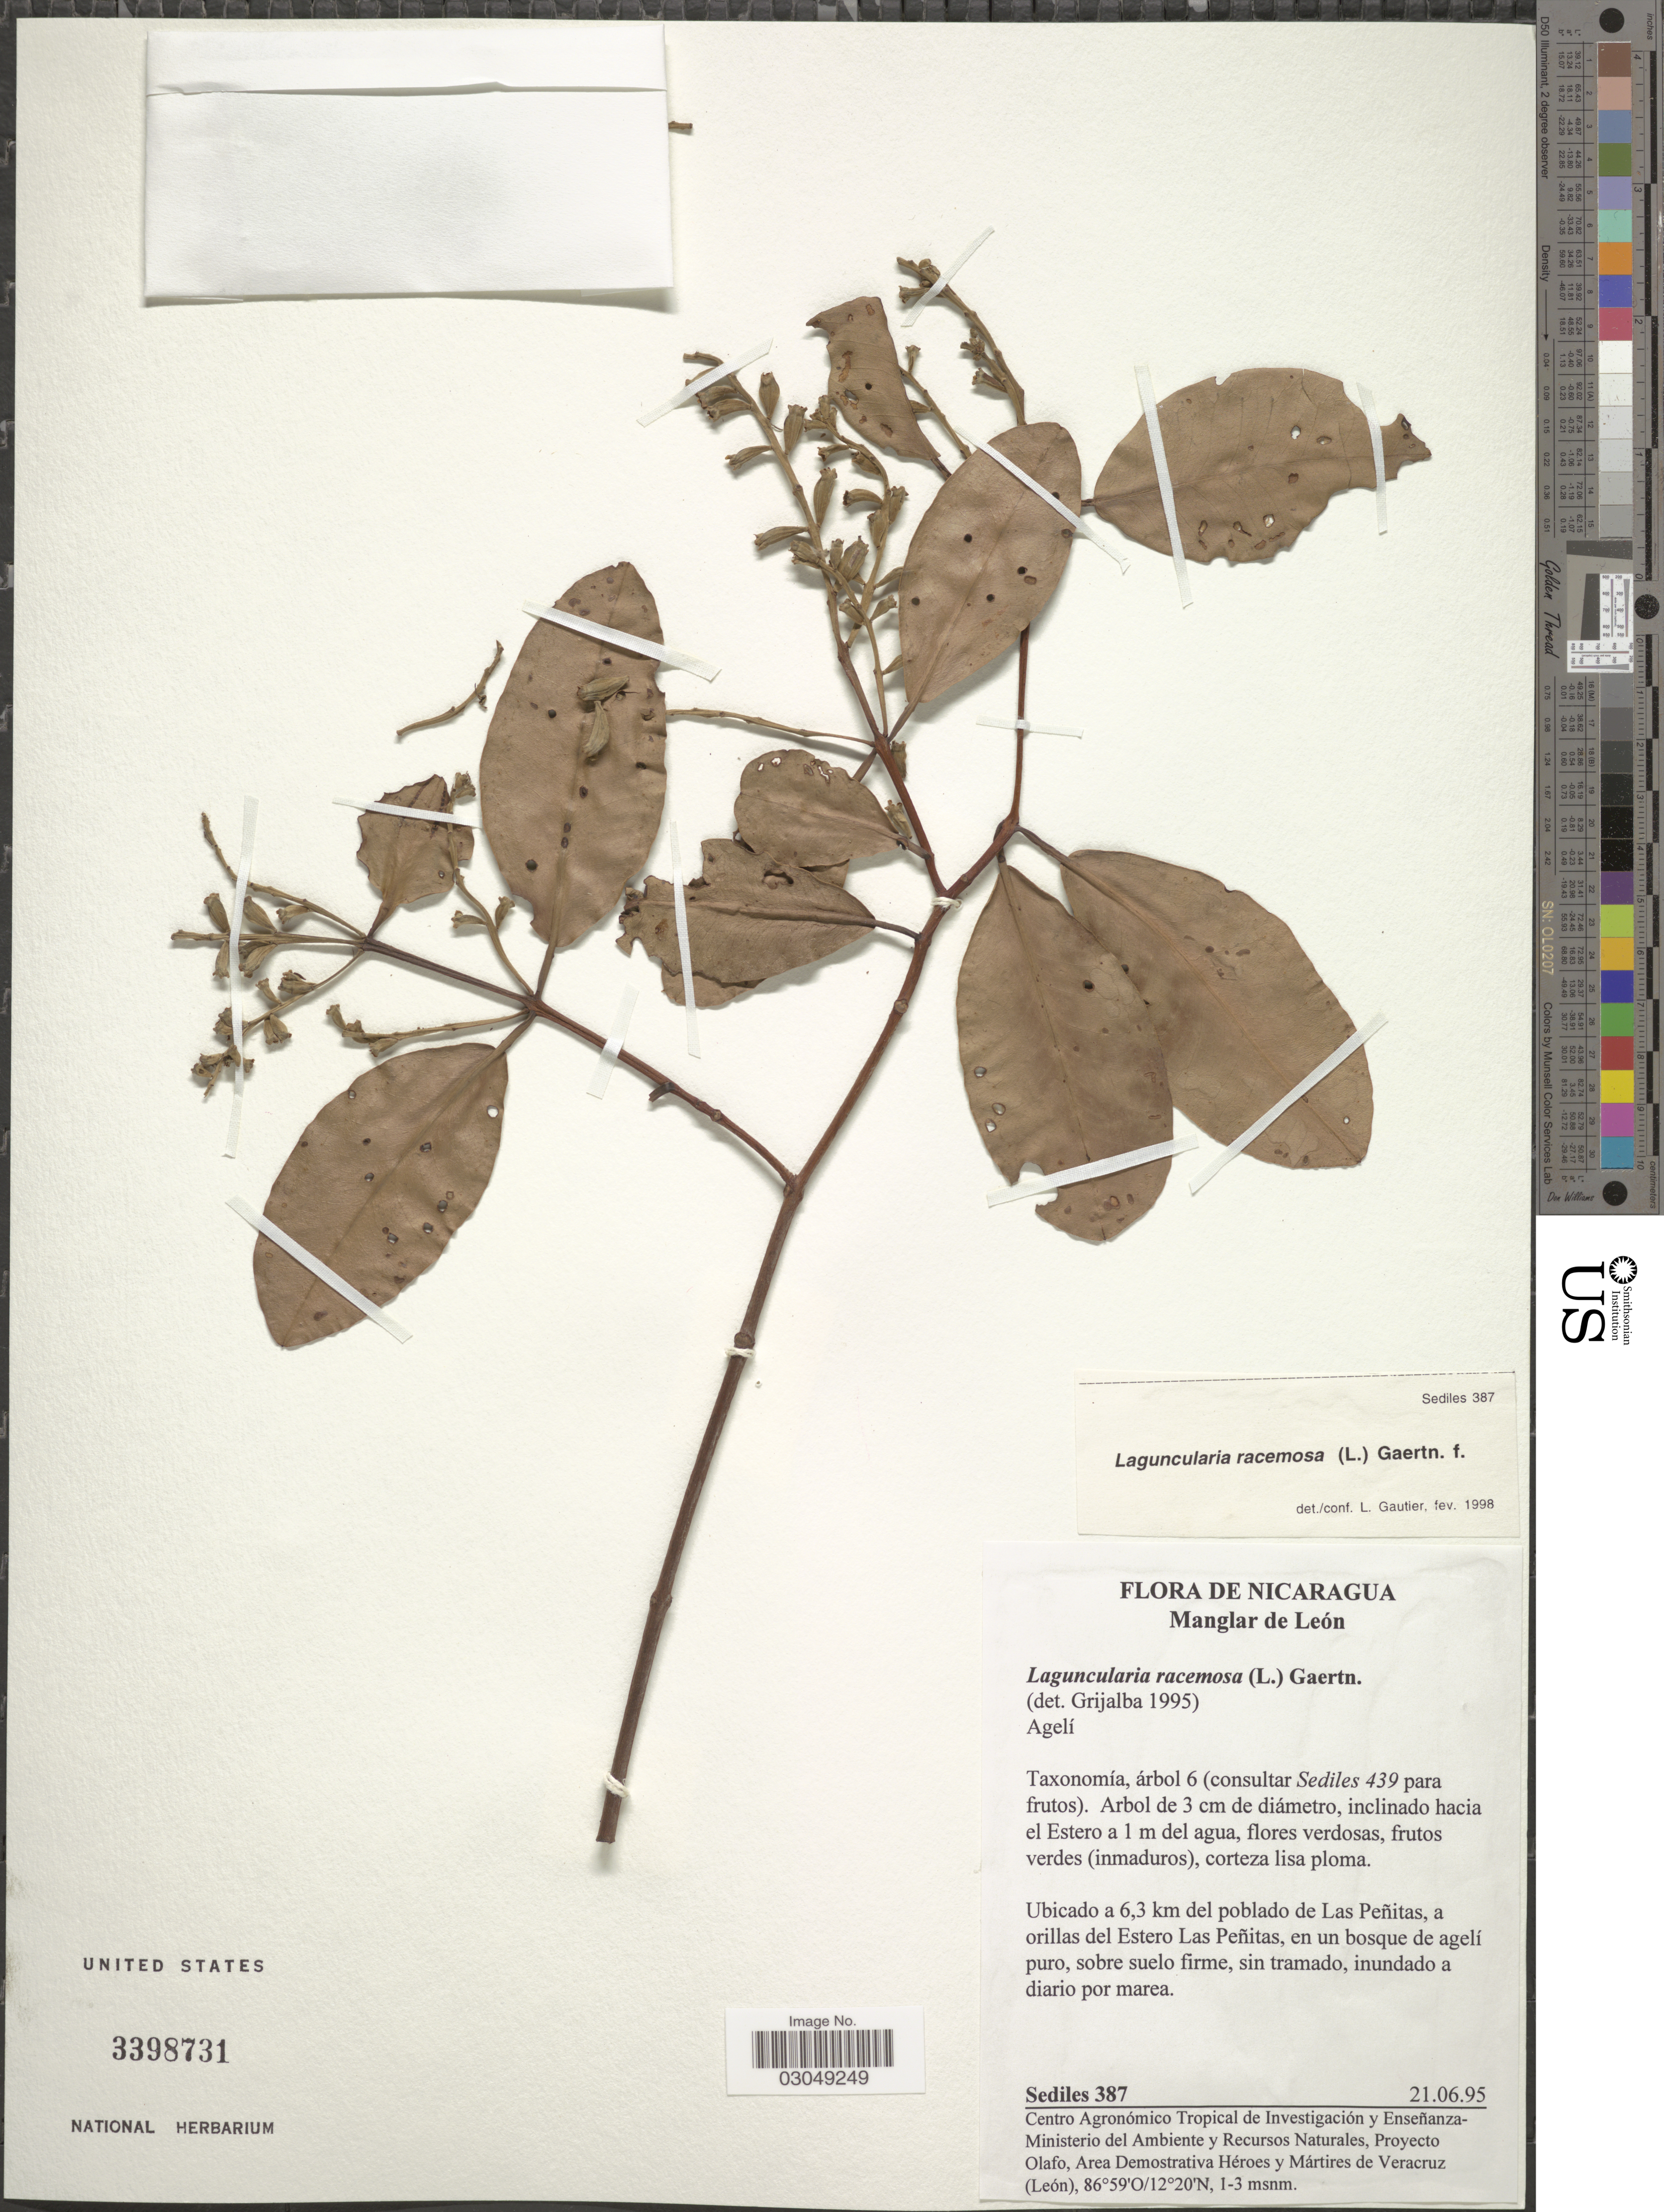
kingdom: Plantae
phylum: Tracheophyta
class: Magnoliopsida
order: Myrtales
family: Combretaceae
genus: Laguncularia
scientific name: Laguncularia racemosa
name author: (L.) C.F. Gaertn.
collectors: Sediles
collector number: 387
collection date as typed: Transcribed d/m/y: 21/6/95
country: Nicaragua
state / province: Leon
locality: Manglar de León. Ubicado a 6,3 km del poblado de Las Peñitas, a orillas del Estero Las Peñitas.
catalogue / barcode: US 3398731